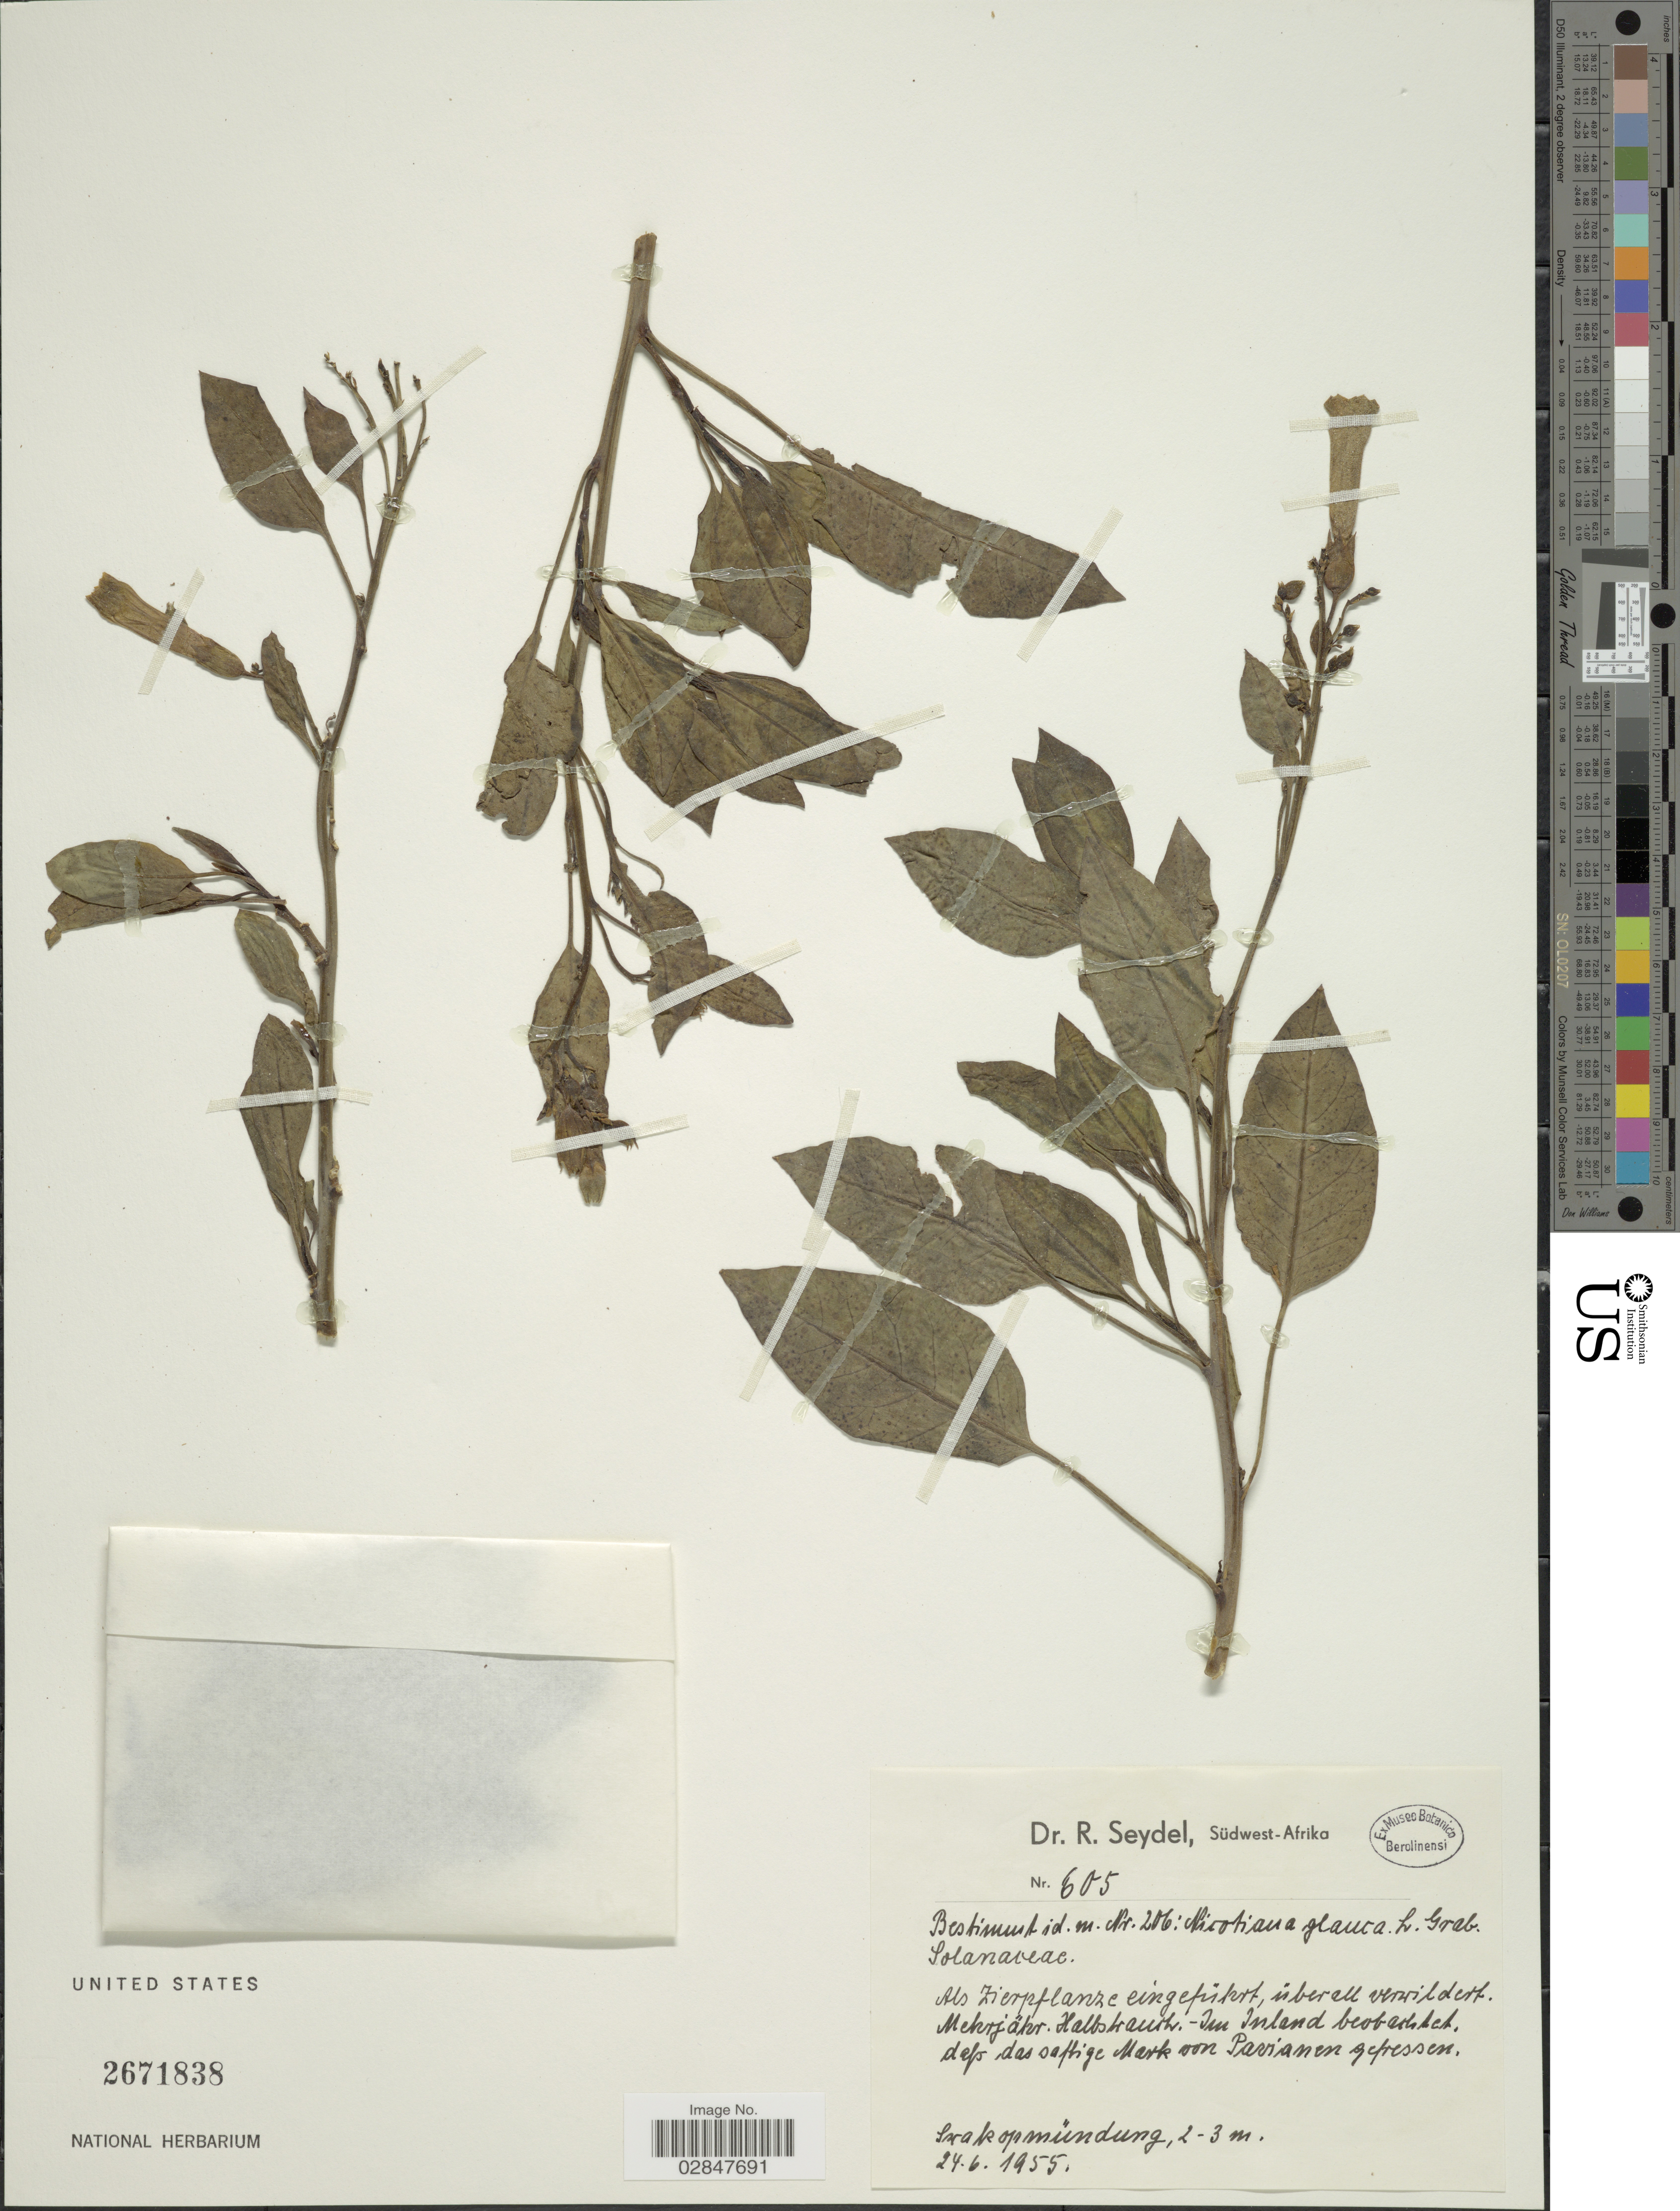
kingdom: Plantae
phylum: Tracheophyta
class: Magnoliopsida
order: Solanales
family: Solanaceae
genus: Nicotiana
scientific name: Nicotiana glauca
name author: Graham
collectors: R. Seydel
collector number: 605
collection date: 1955-06-24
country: Namibia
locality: Südwest- Afrika. Srakopmündung.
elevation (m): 2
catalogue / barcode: US 2671838